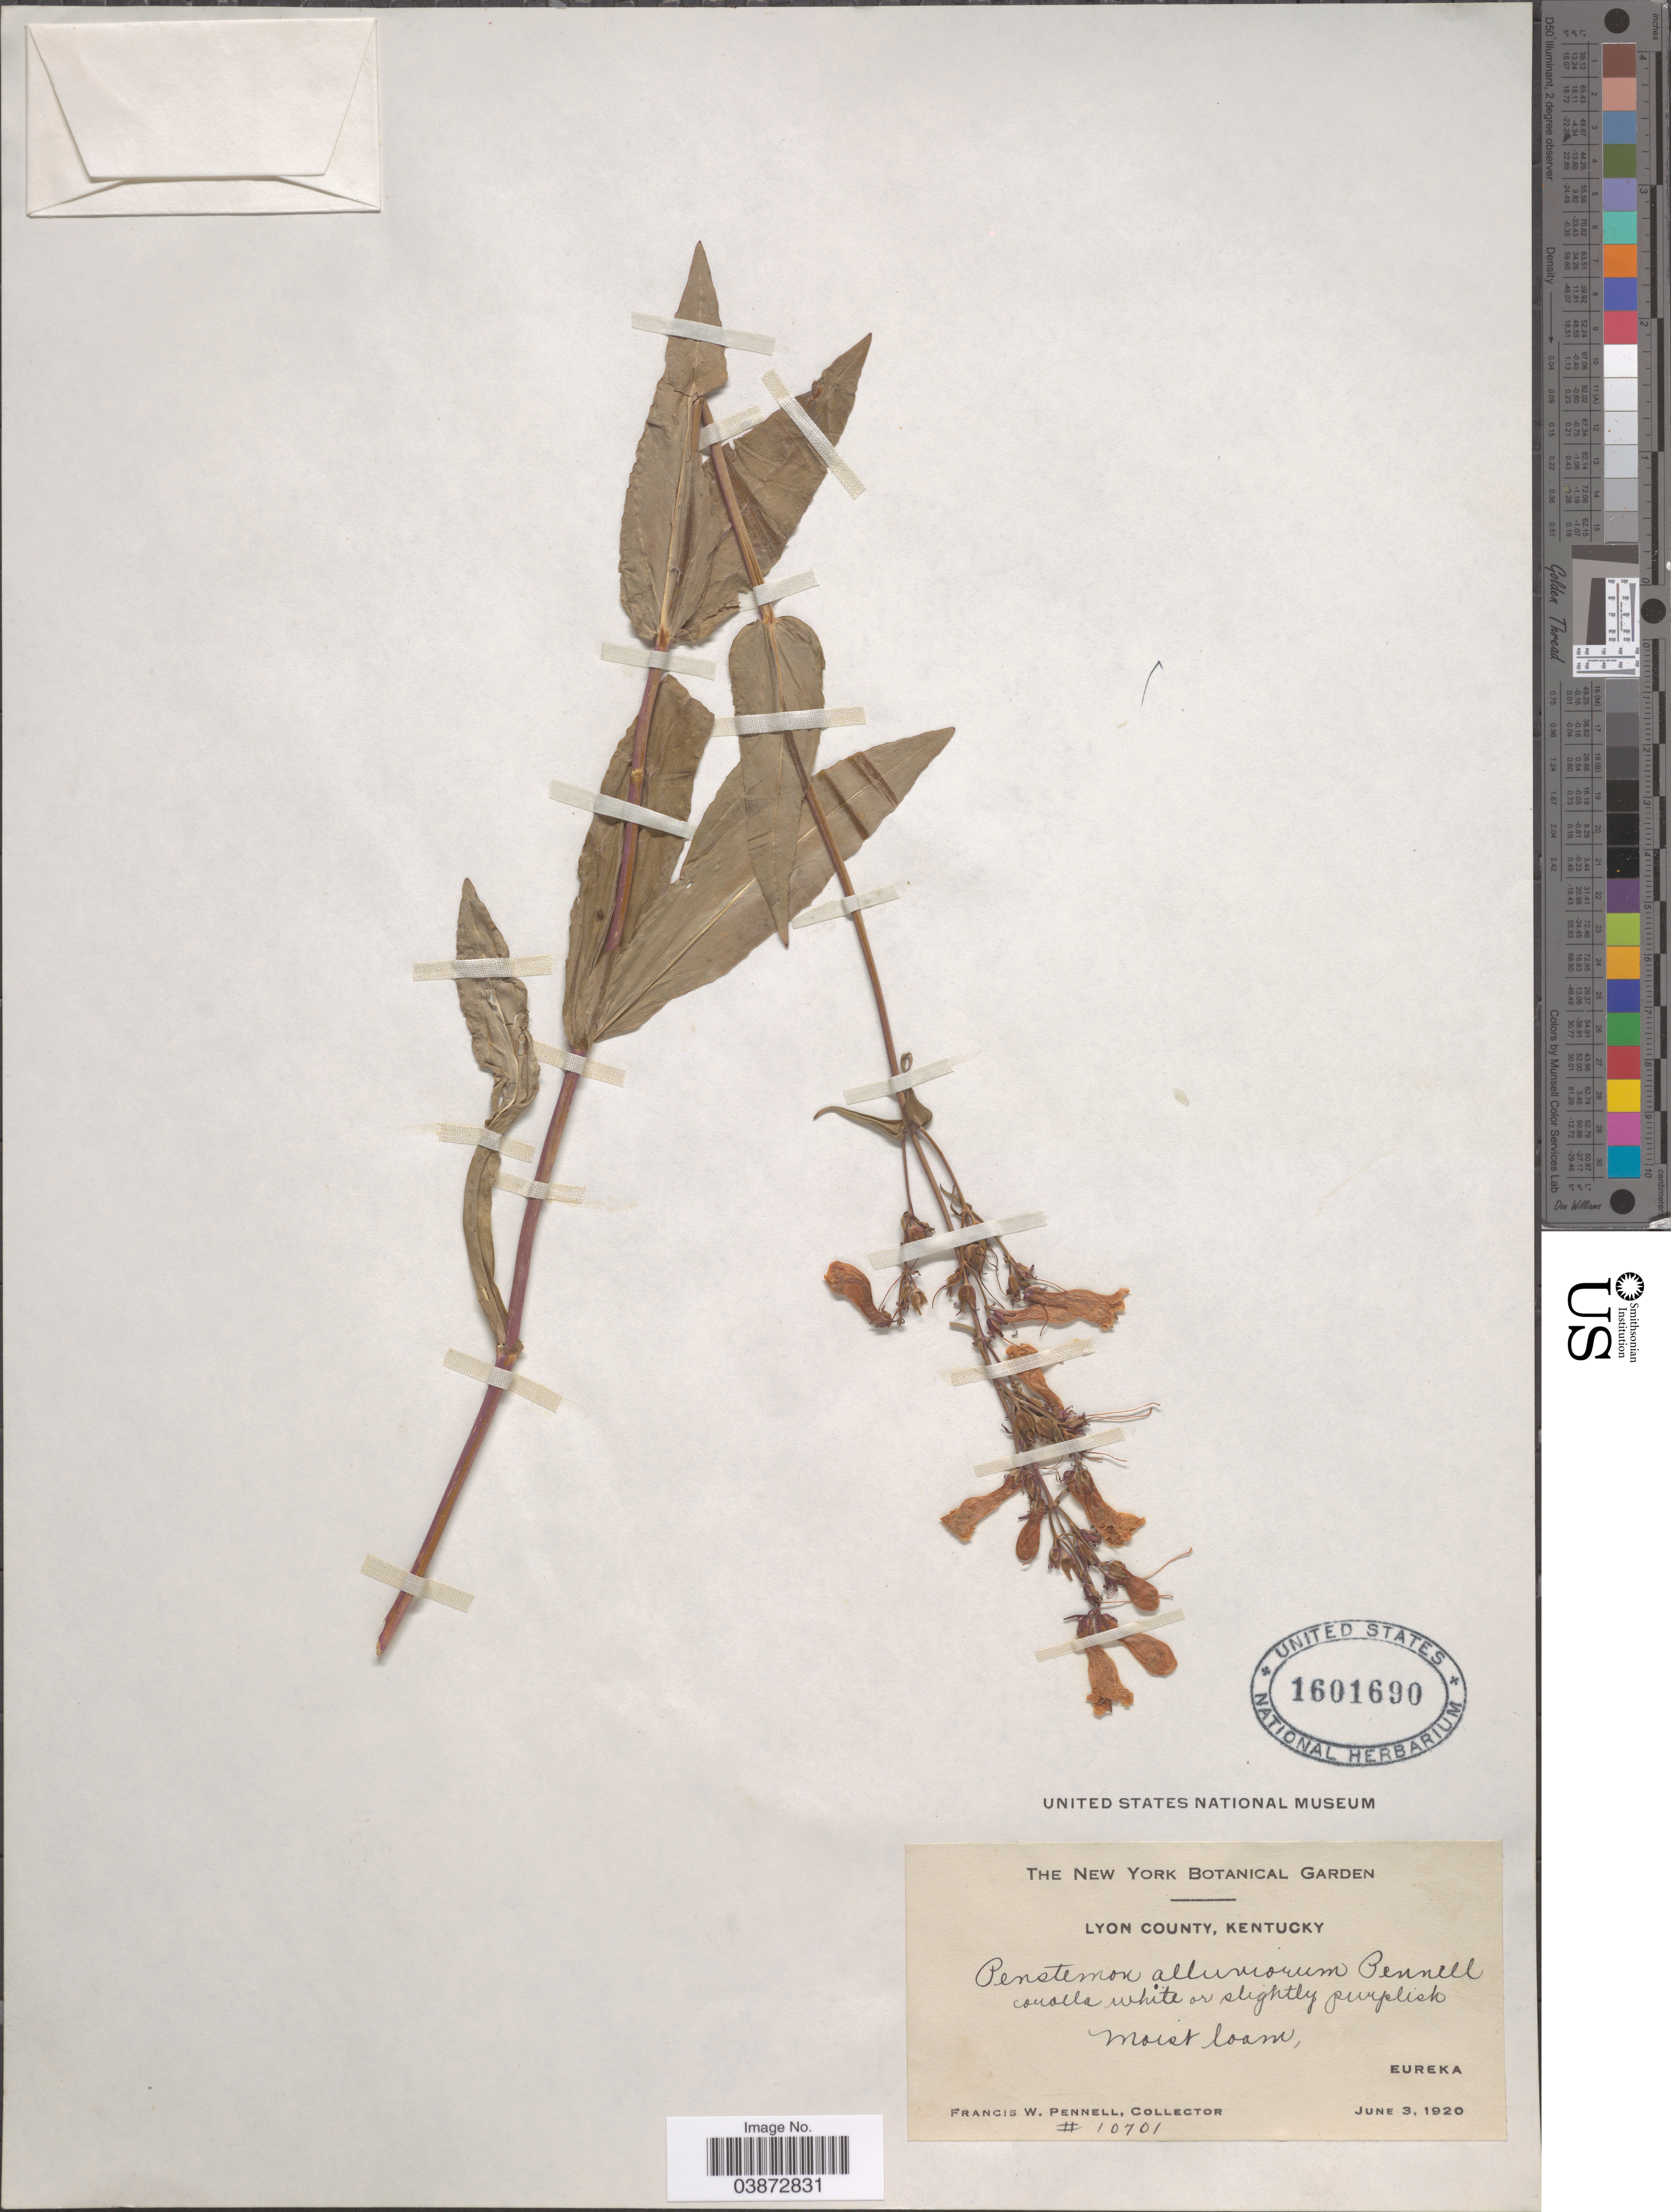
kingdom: Plantae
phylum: Tracheophyta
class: Magnoliopsida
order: Lamiales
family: Plantaginaceae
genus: Penstemon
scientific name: Penstemon alluviorum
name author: Pennell in Small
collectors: F. W. Pennell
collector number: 10701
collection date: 1920-06-03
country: United States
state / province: Kentucky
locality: Lyon County. Moist loam, Eureka.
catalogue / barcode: US 1601690